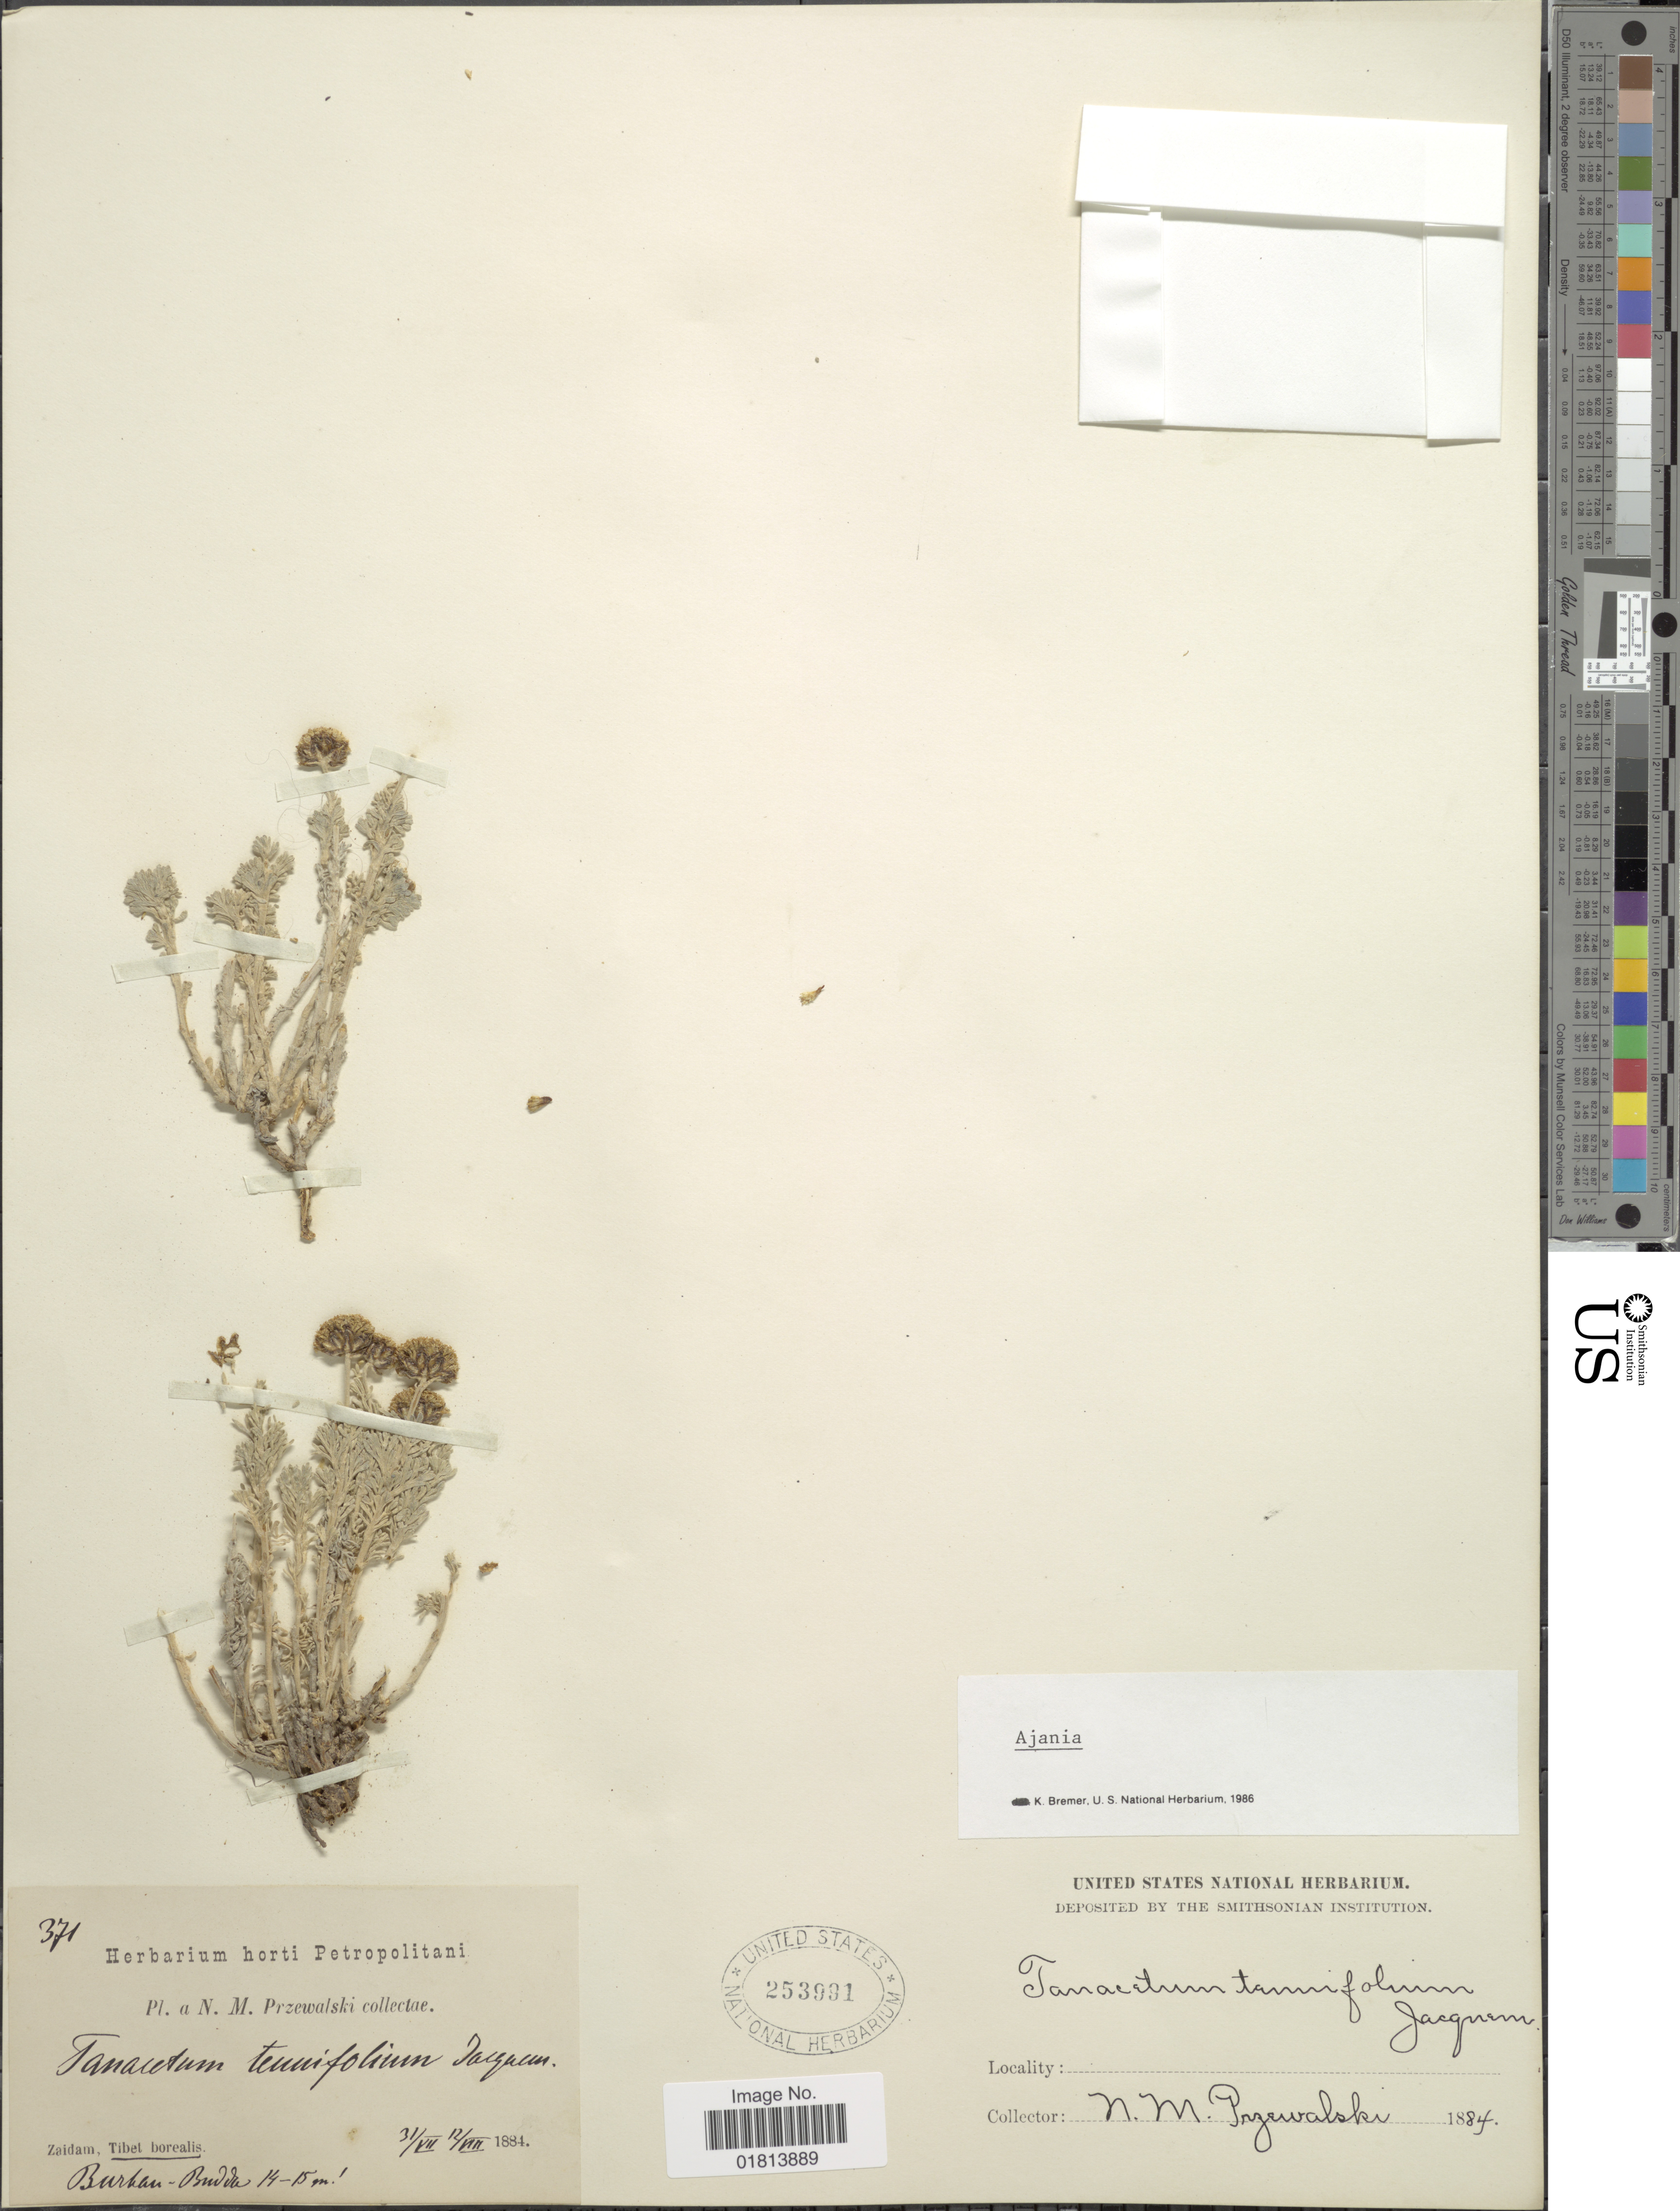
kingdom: Plantae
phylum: Tracheophyta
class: Magnoliopsida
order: Asterales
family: Asteraceae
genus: Ajania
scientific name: Ajania tenuifolia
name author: (Jacquem.) Tzvelev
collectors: N. Przewalski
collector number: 371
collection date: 1884-07-31/1884-08-12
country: China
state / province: Xizang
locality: Zaidam, Tibet borealis, Burkan, Budda [interpreted]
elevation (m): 14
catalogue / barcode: US 253991